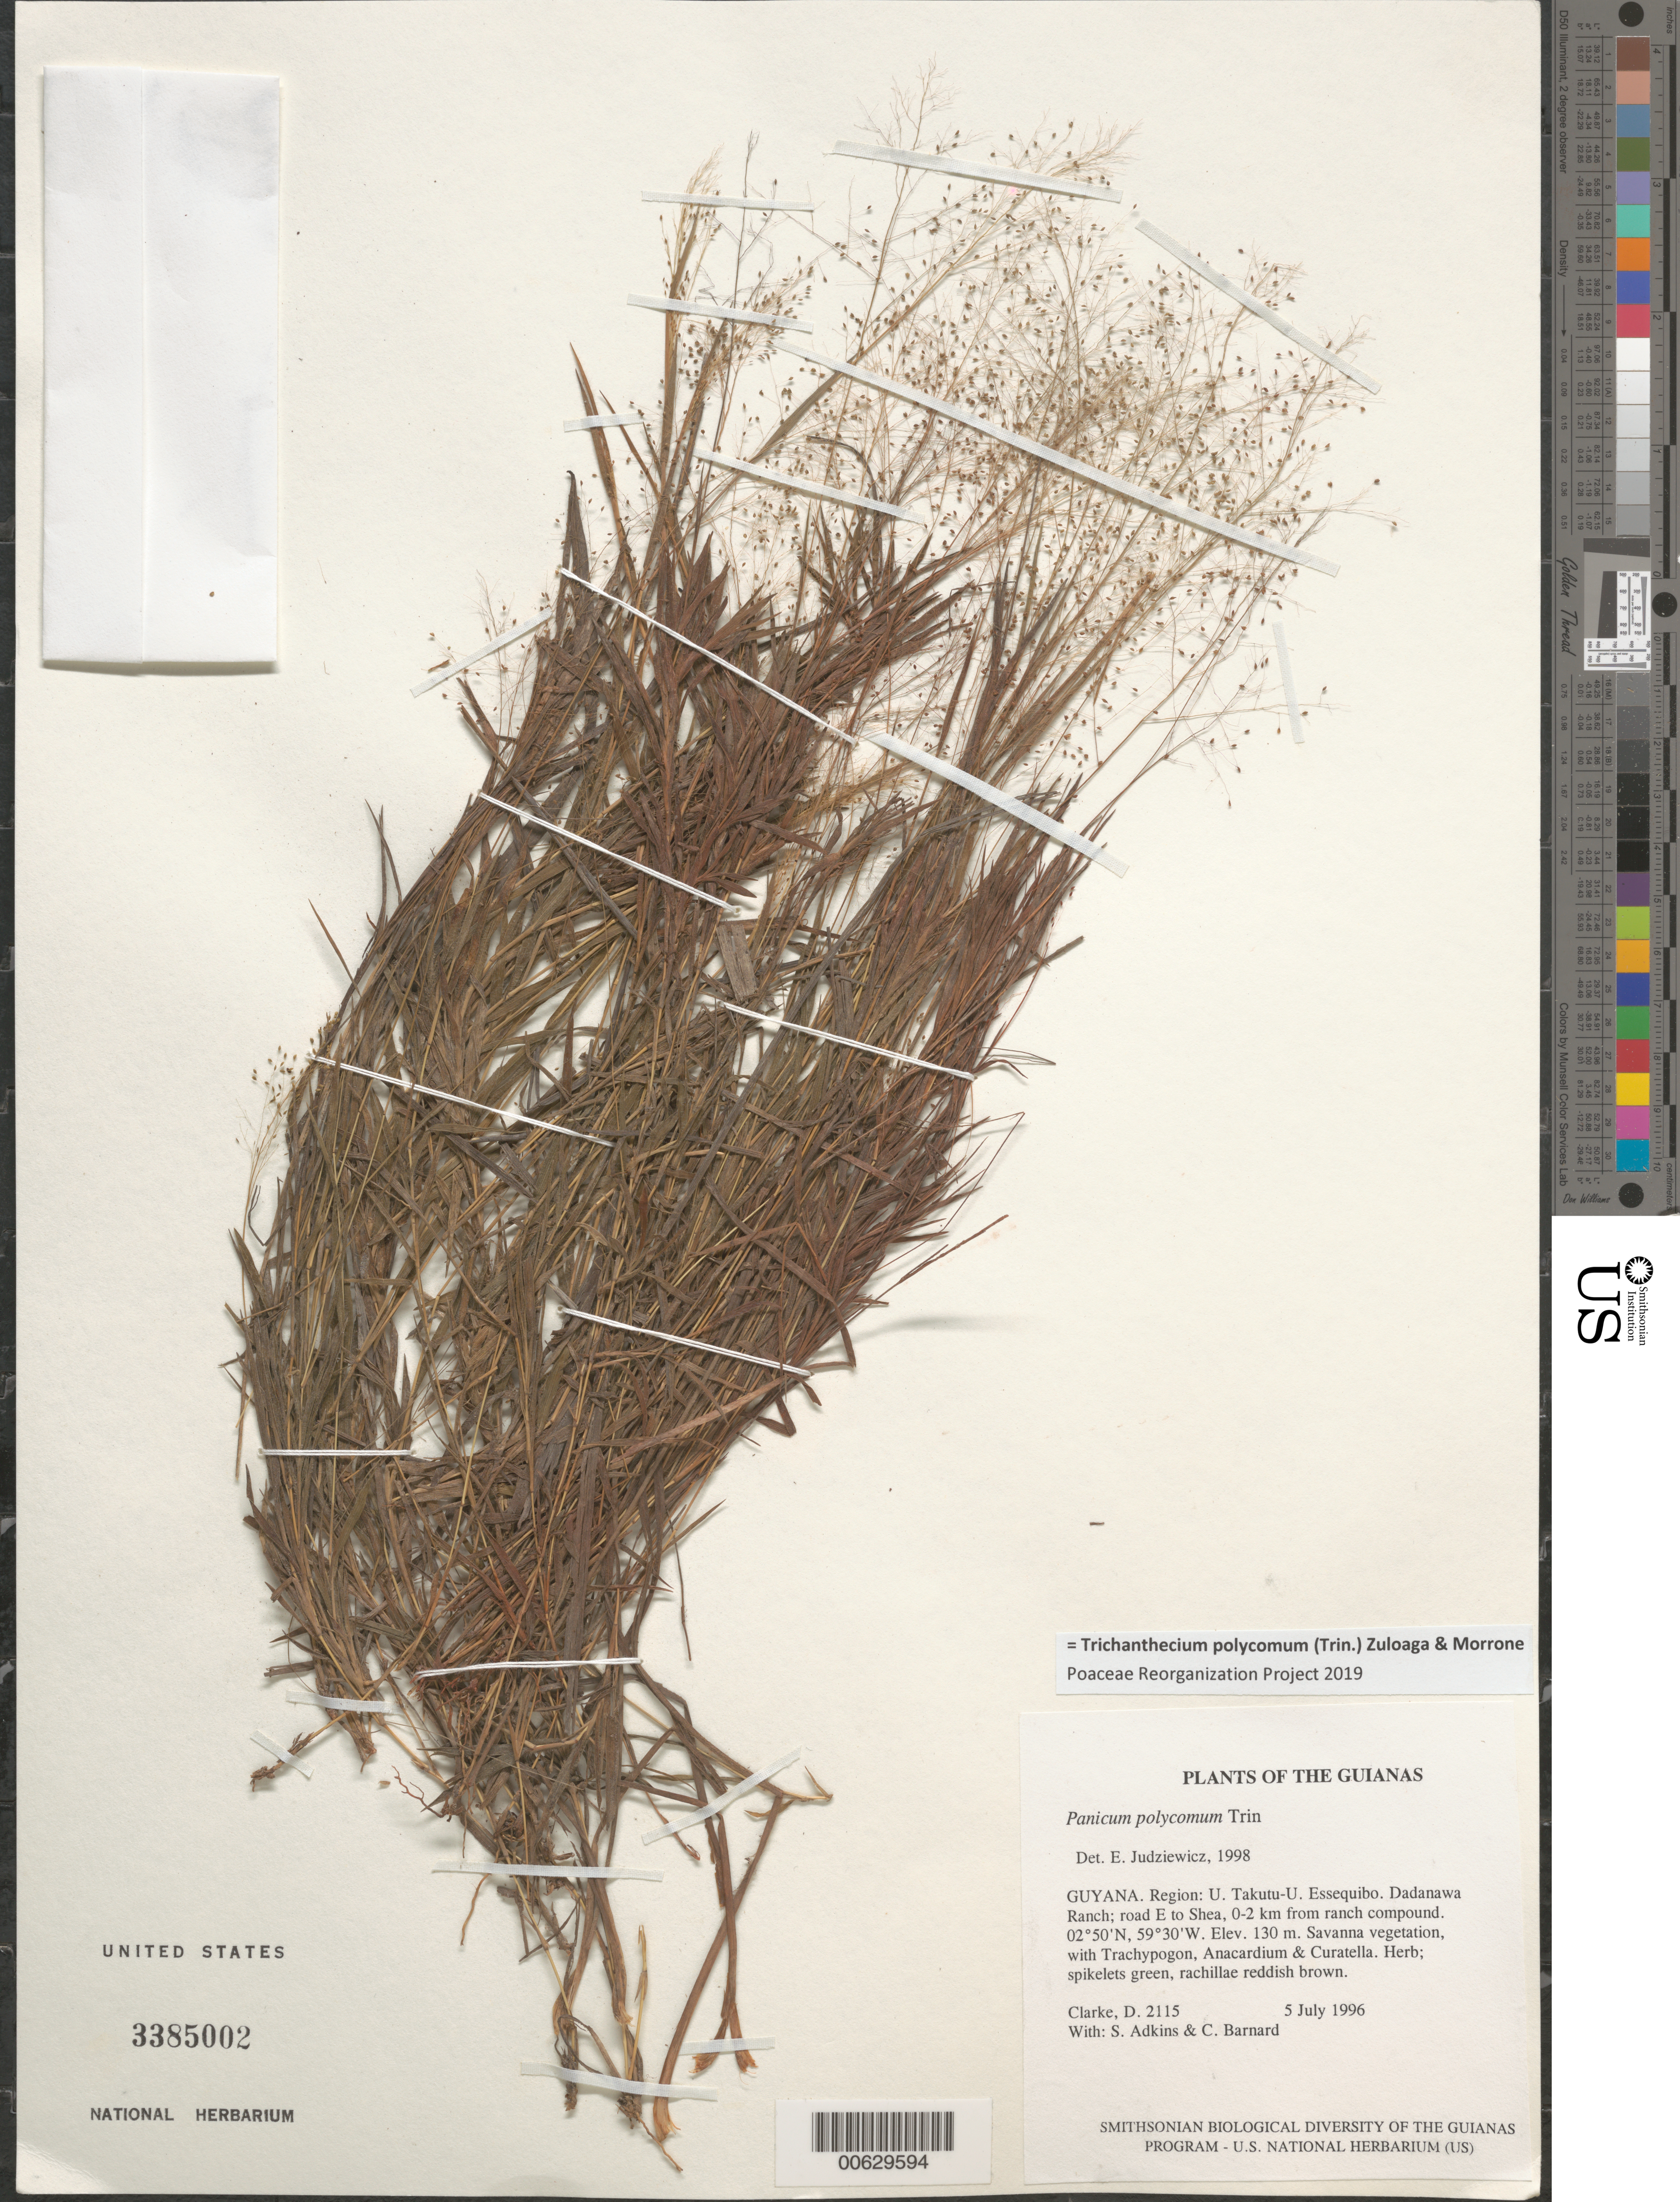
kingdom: Plantae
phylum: Tracheophyta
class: Liliopsida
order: Poales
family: Poaceae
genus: Trichanthecium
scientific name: Trichanthecium polycomum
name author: (Trin.) Zuloaga & Morrone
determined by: Poaceae Reorganization Project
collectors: H. D. Clarke, S. Adkins & C. Bernard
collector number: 2115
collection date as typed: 5 July 1996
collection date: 1996-07-05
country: Guyana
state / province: U. Takutu-U. Essequibo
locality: Dadanawa Ranch; road E to Shea, 0-2 km from ranch compound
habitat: Savanna vegetation, with Trachypogon, Anacardium & Curatella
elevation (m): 130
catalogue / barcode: US 3385002